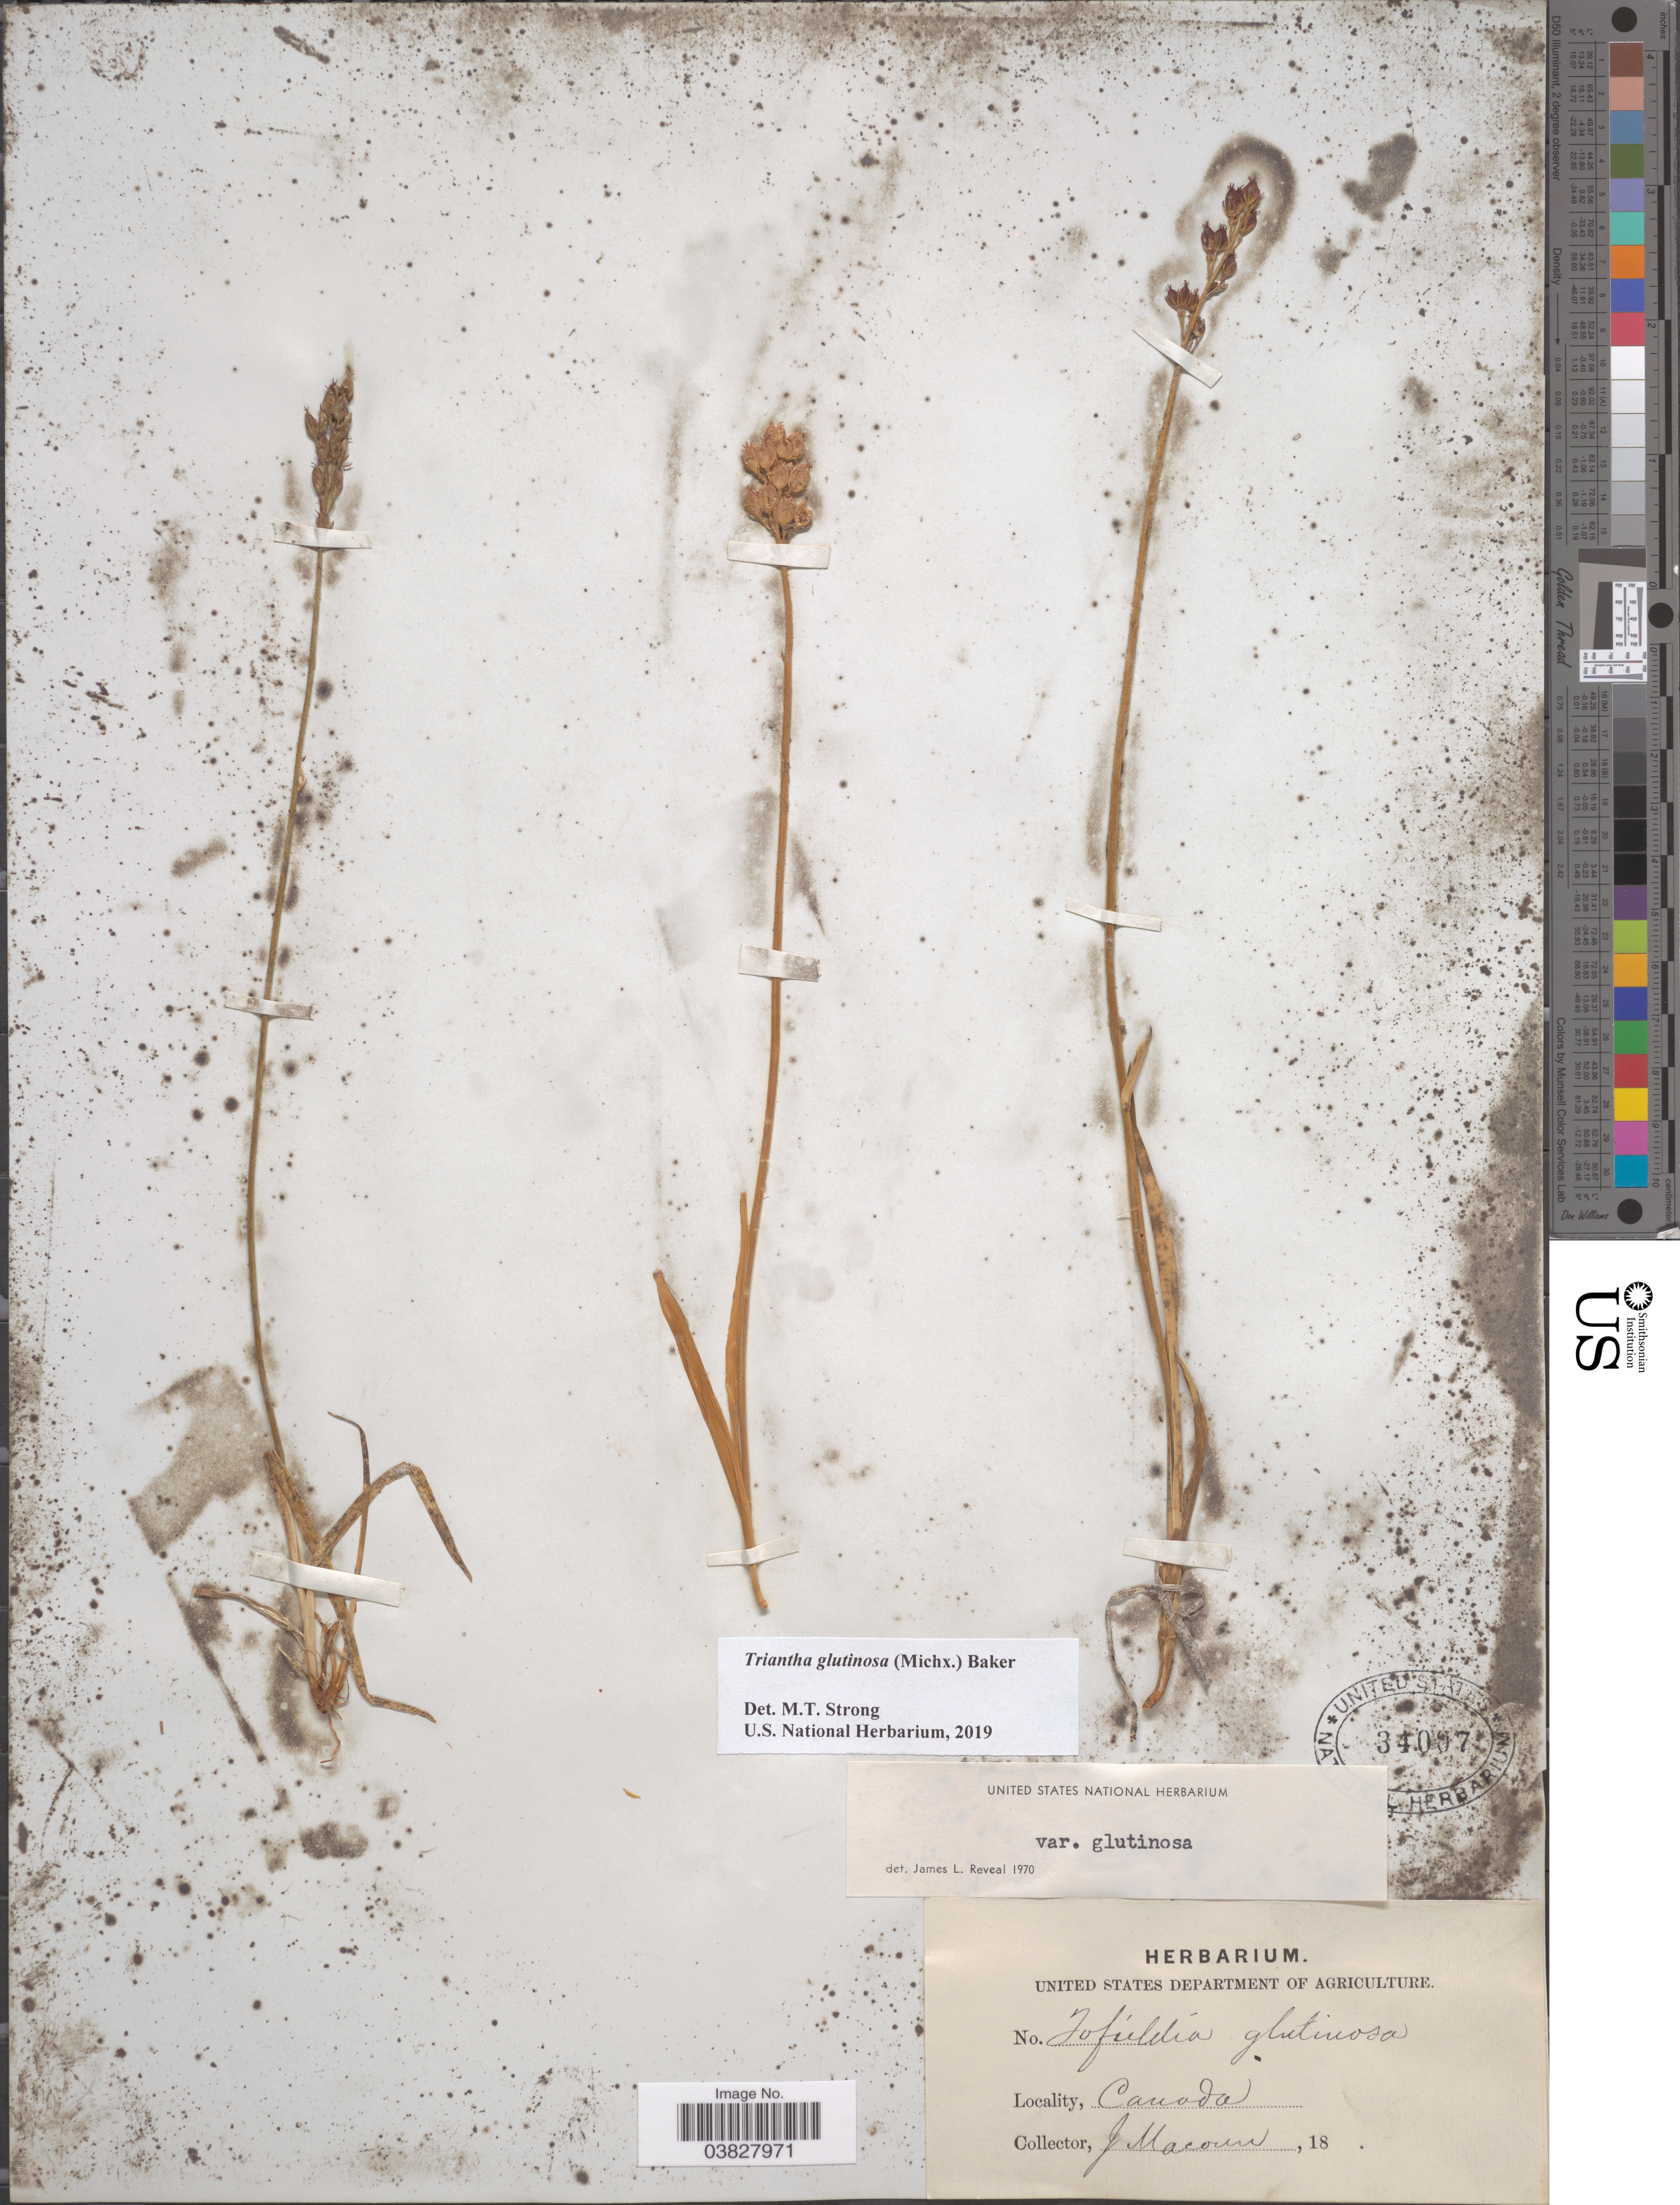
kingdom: Plantae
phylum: Tracheophyta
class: Liliopsida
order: Alismatales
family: Tofieldiaceae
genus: Triantha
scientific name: Triantha glutinosa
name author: (Michx.) Baker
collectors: J. Macoun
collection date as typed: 18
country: Canada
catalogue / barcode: US 34007